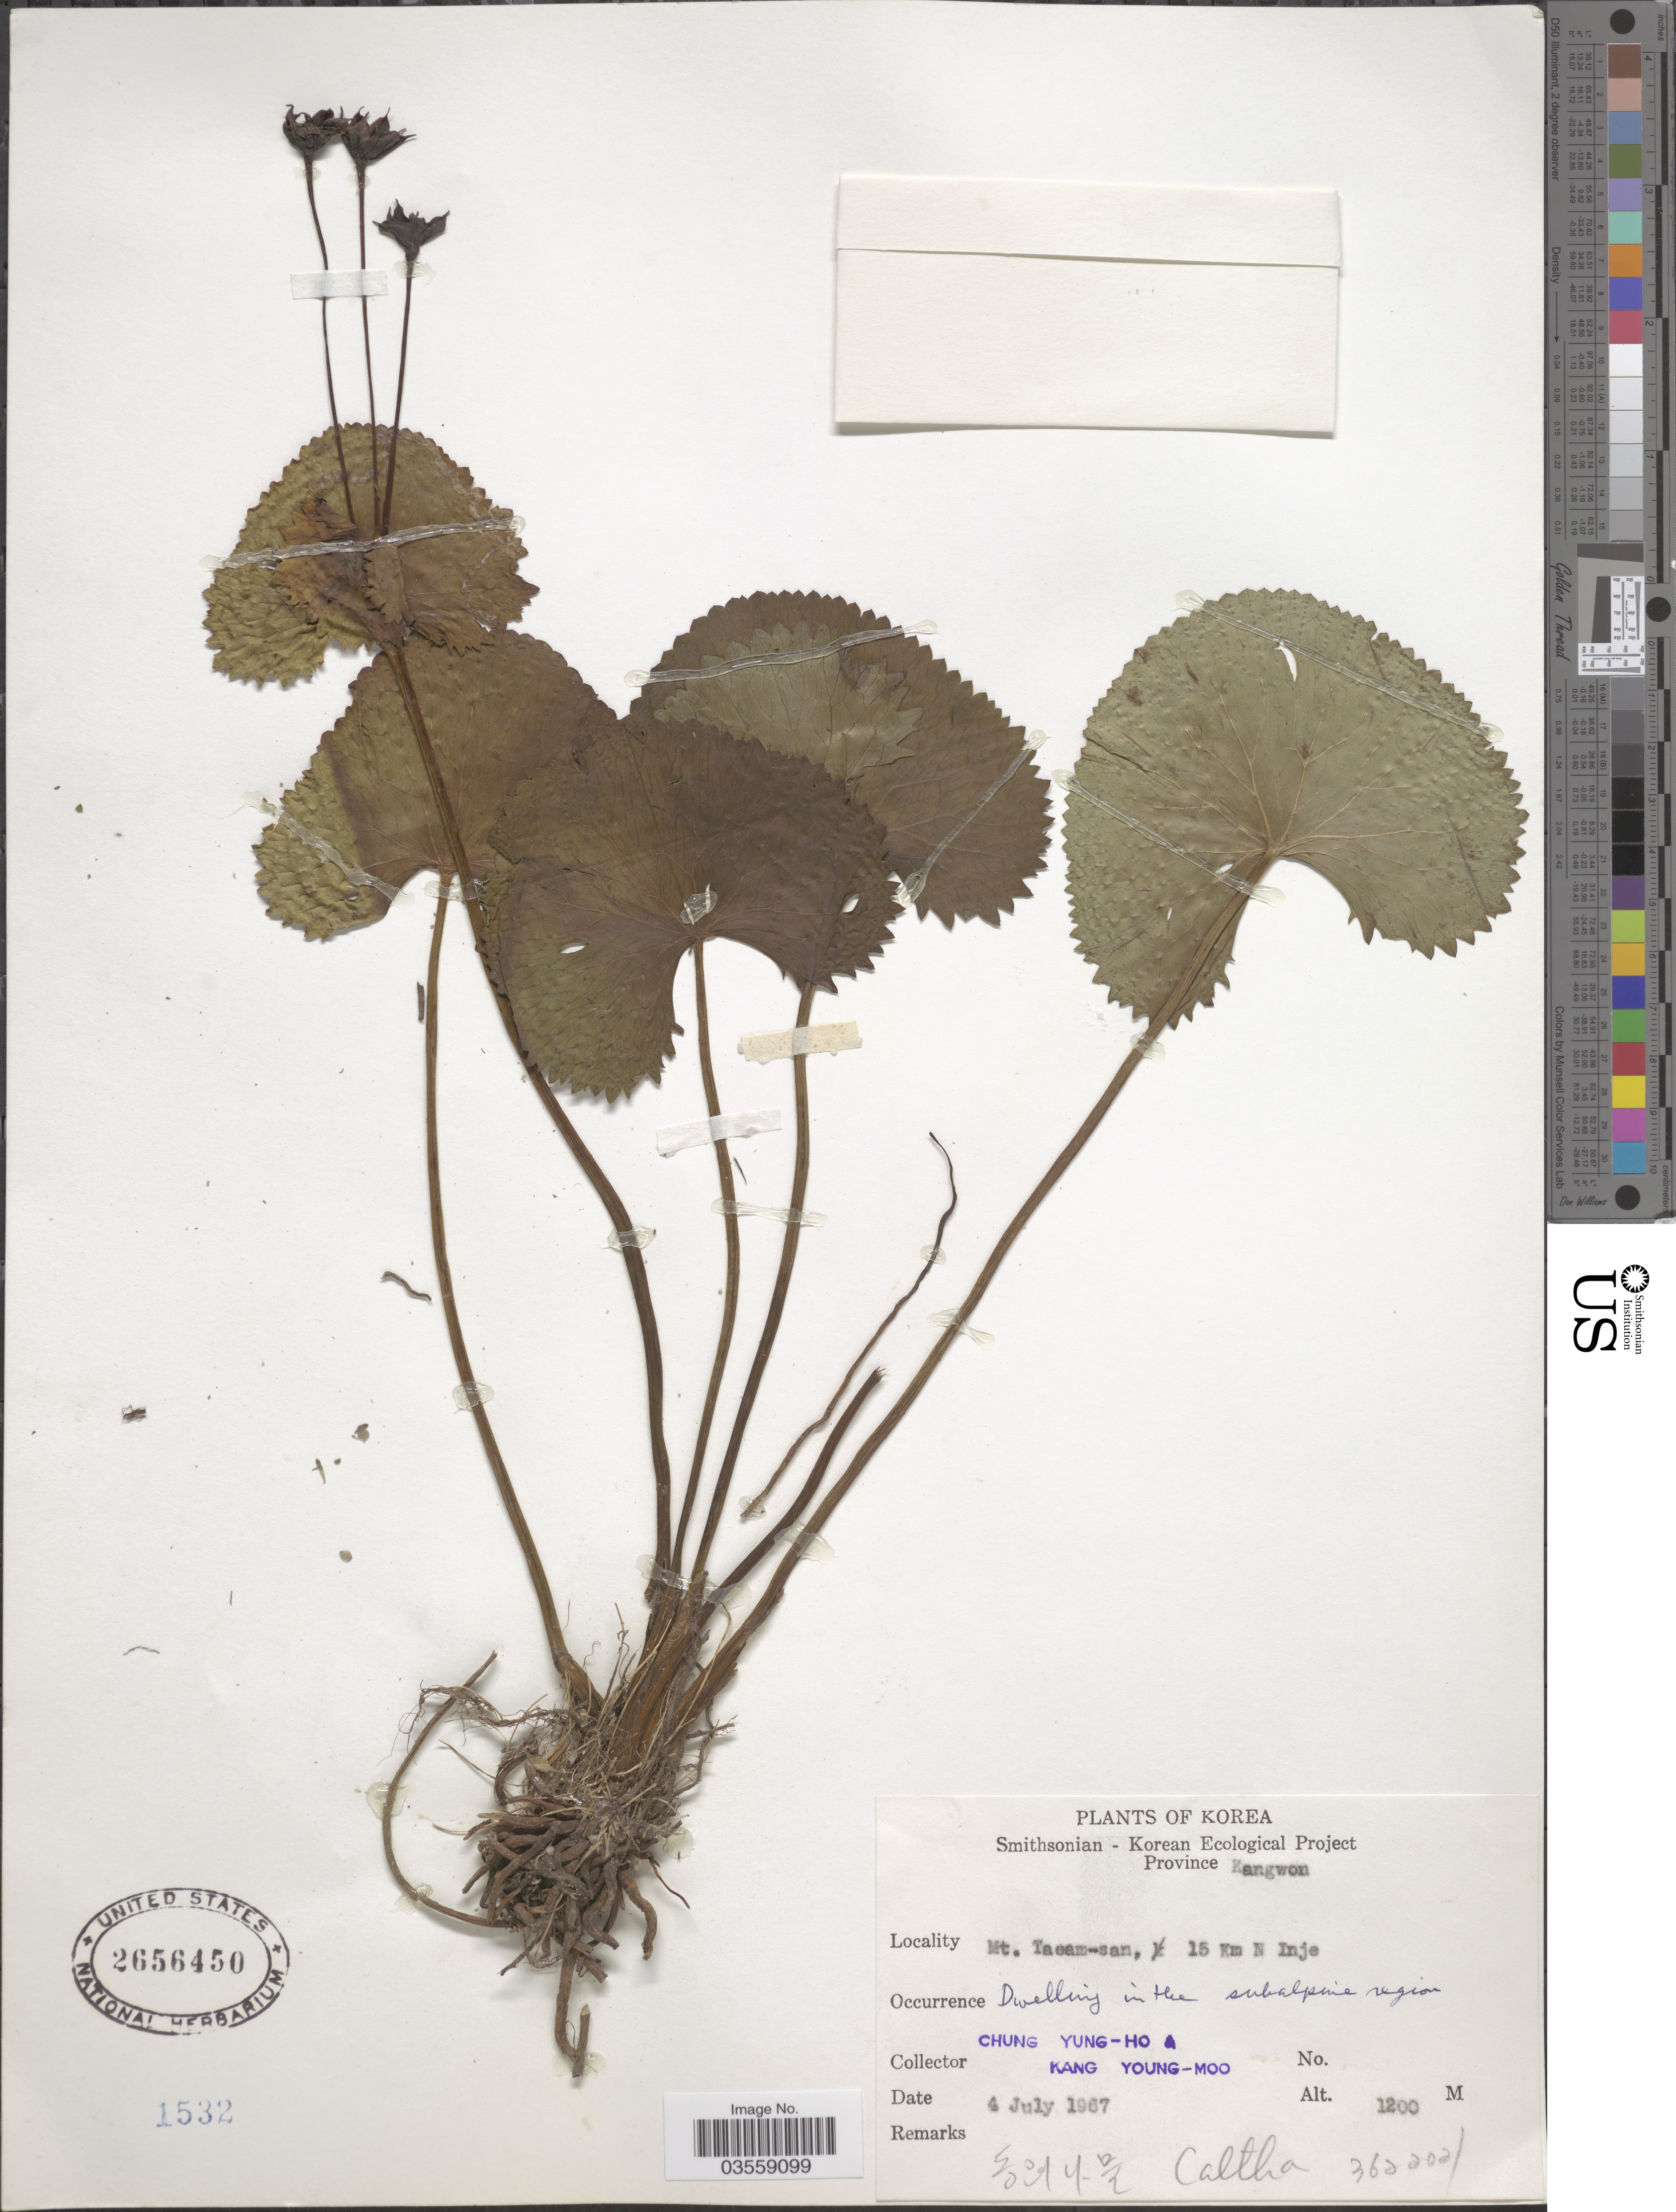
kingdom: Plantae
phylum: Tracheophyta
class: Magnoliopsida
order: Ranunculales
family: Ranunculaceae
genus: Caltha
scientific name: Caltha sp.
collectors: C. Yung-Ho & K. Young-Moo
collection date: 1967-07-04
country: North Korea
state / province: Kangwon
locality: Mt. Taeam-san, 15 Km N Inje.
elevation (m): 1200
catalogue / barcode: US 2656450